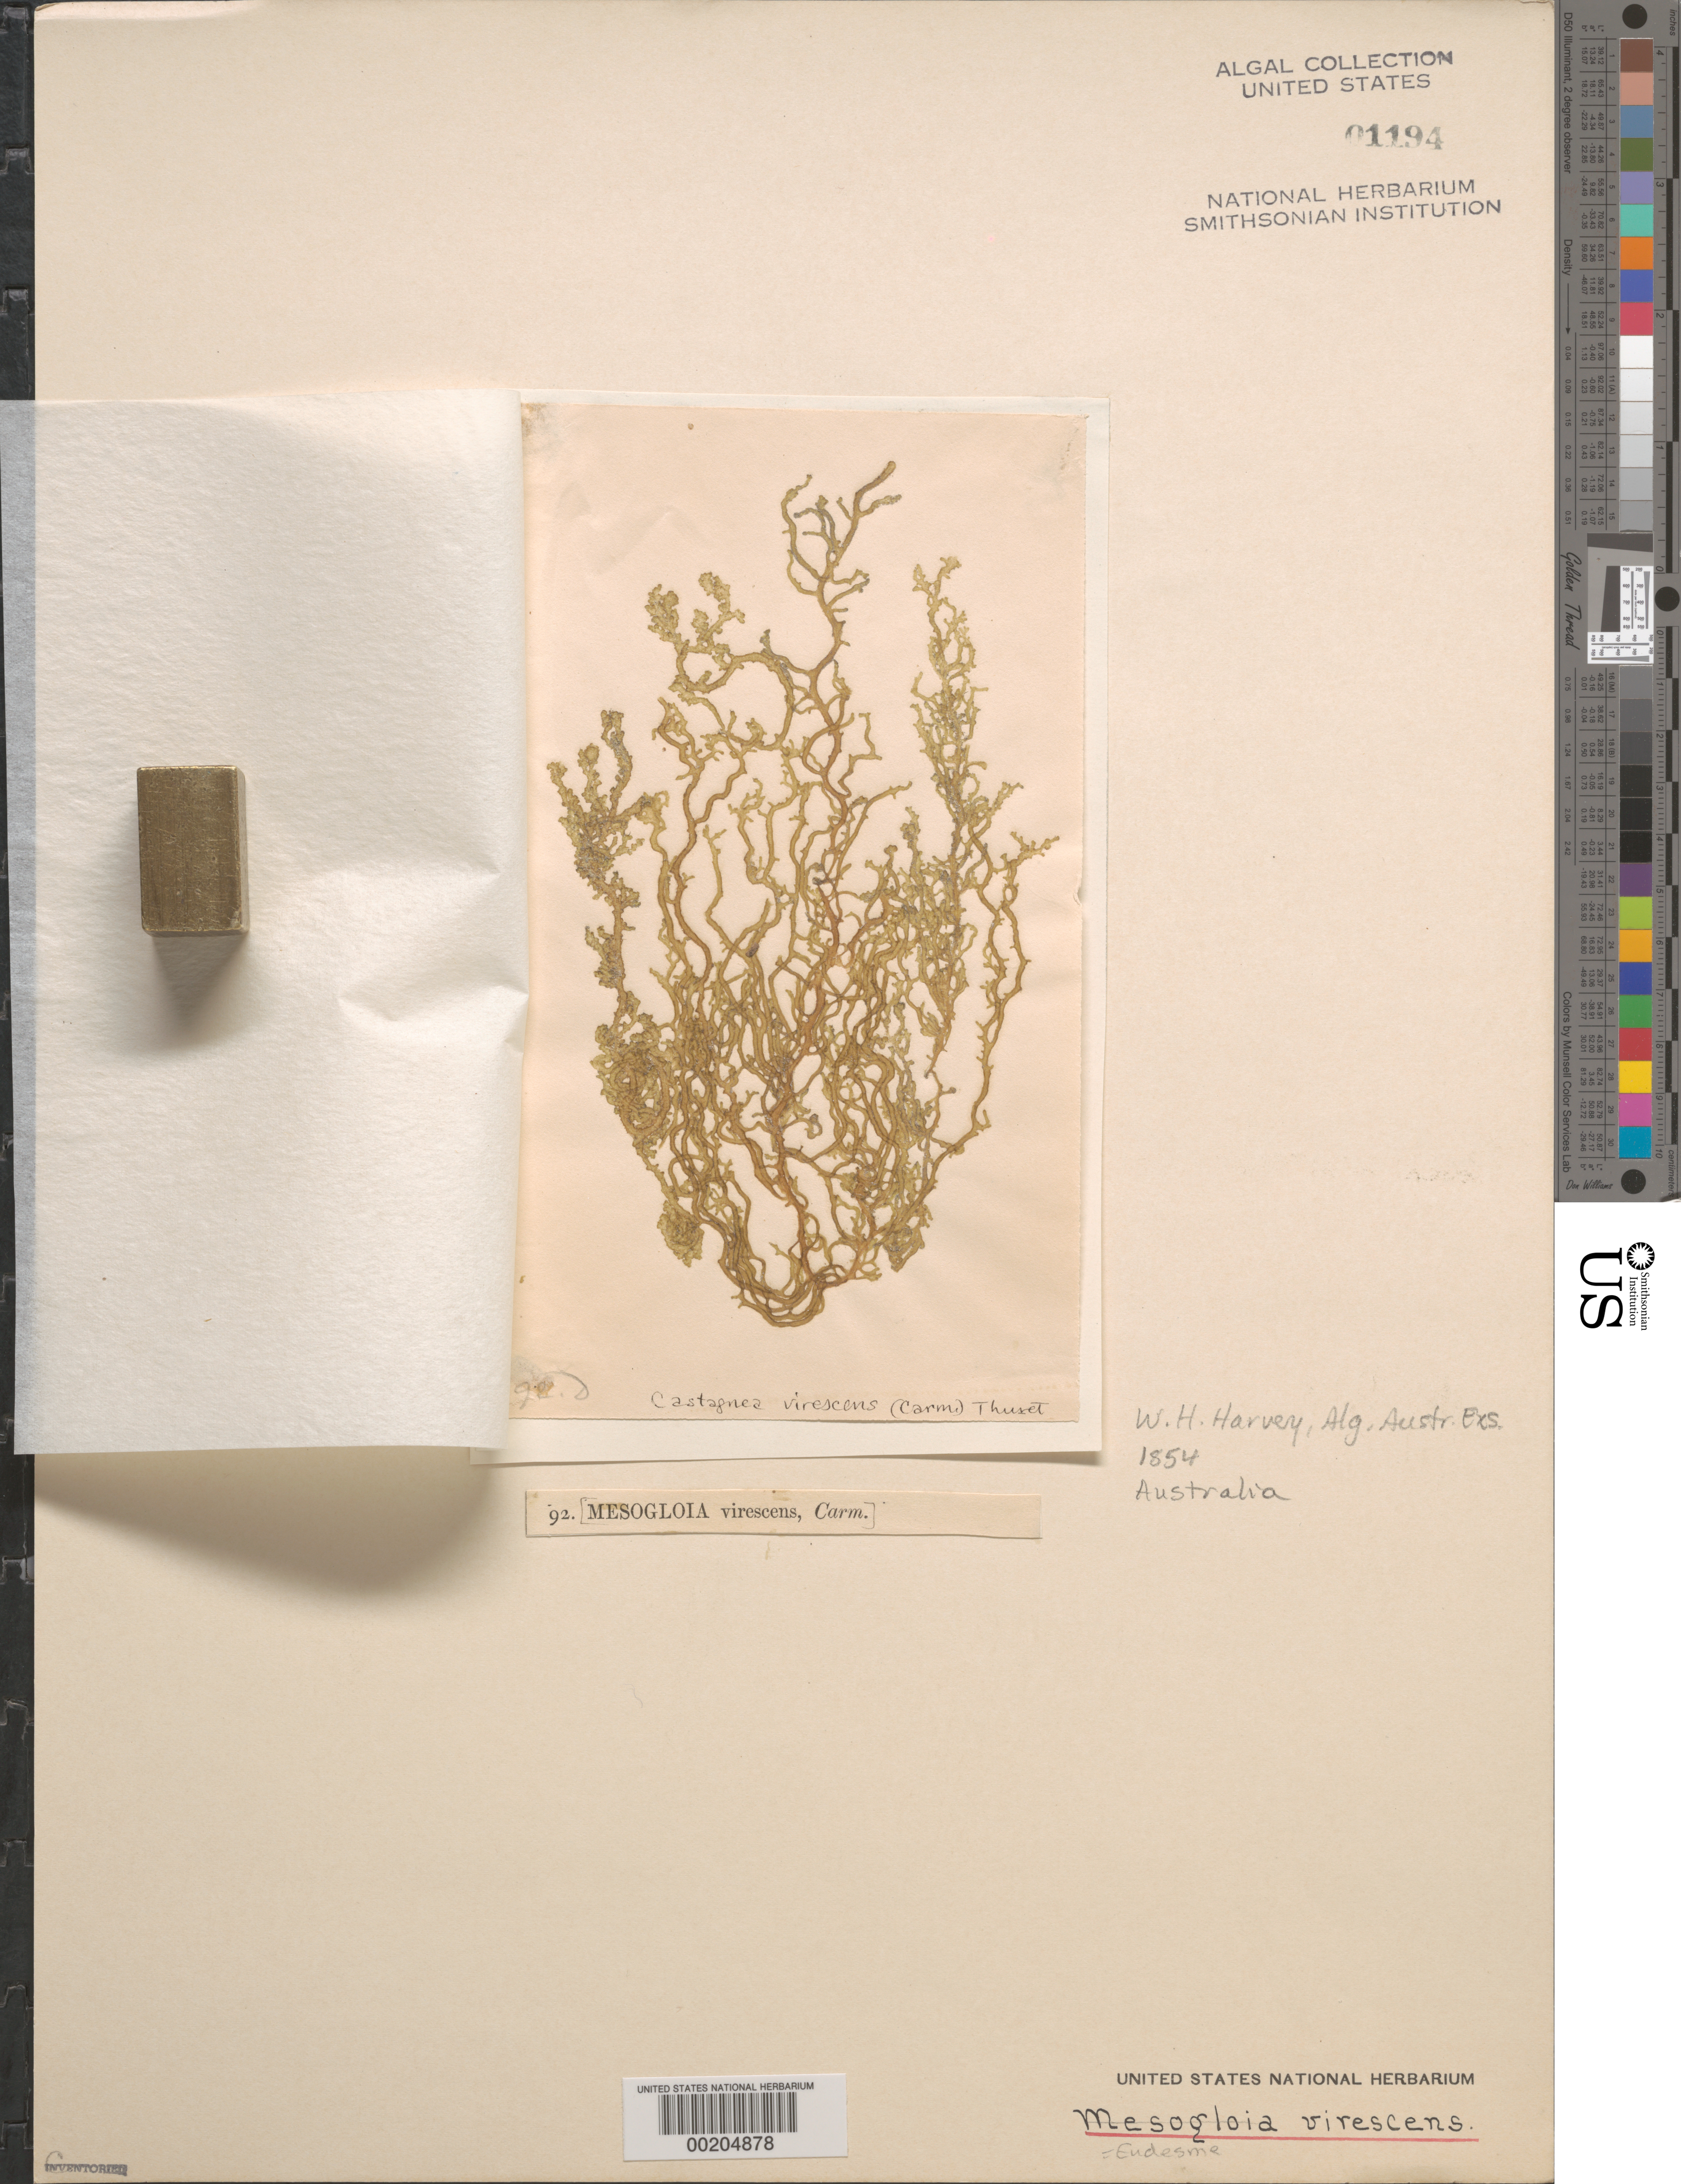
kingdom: Chromista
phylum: Ochrophyta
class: Phaeophyceae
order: Ectocarpales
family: Chordariaceae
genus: Eudesme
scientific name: Eudesme virescens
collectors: W. Harvey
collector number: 92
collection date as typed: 1854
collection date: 1854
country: Australia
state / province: Western Australia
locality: Princess Royal Harbor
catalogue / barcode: US 1194